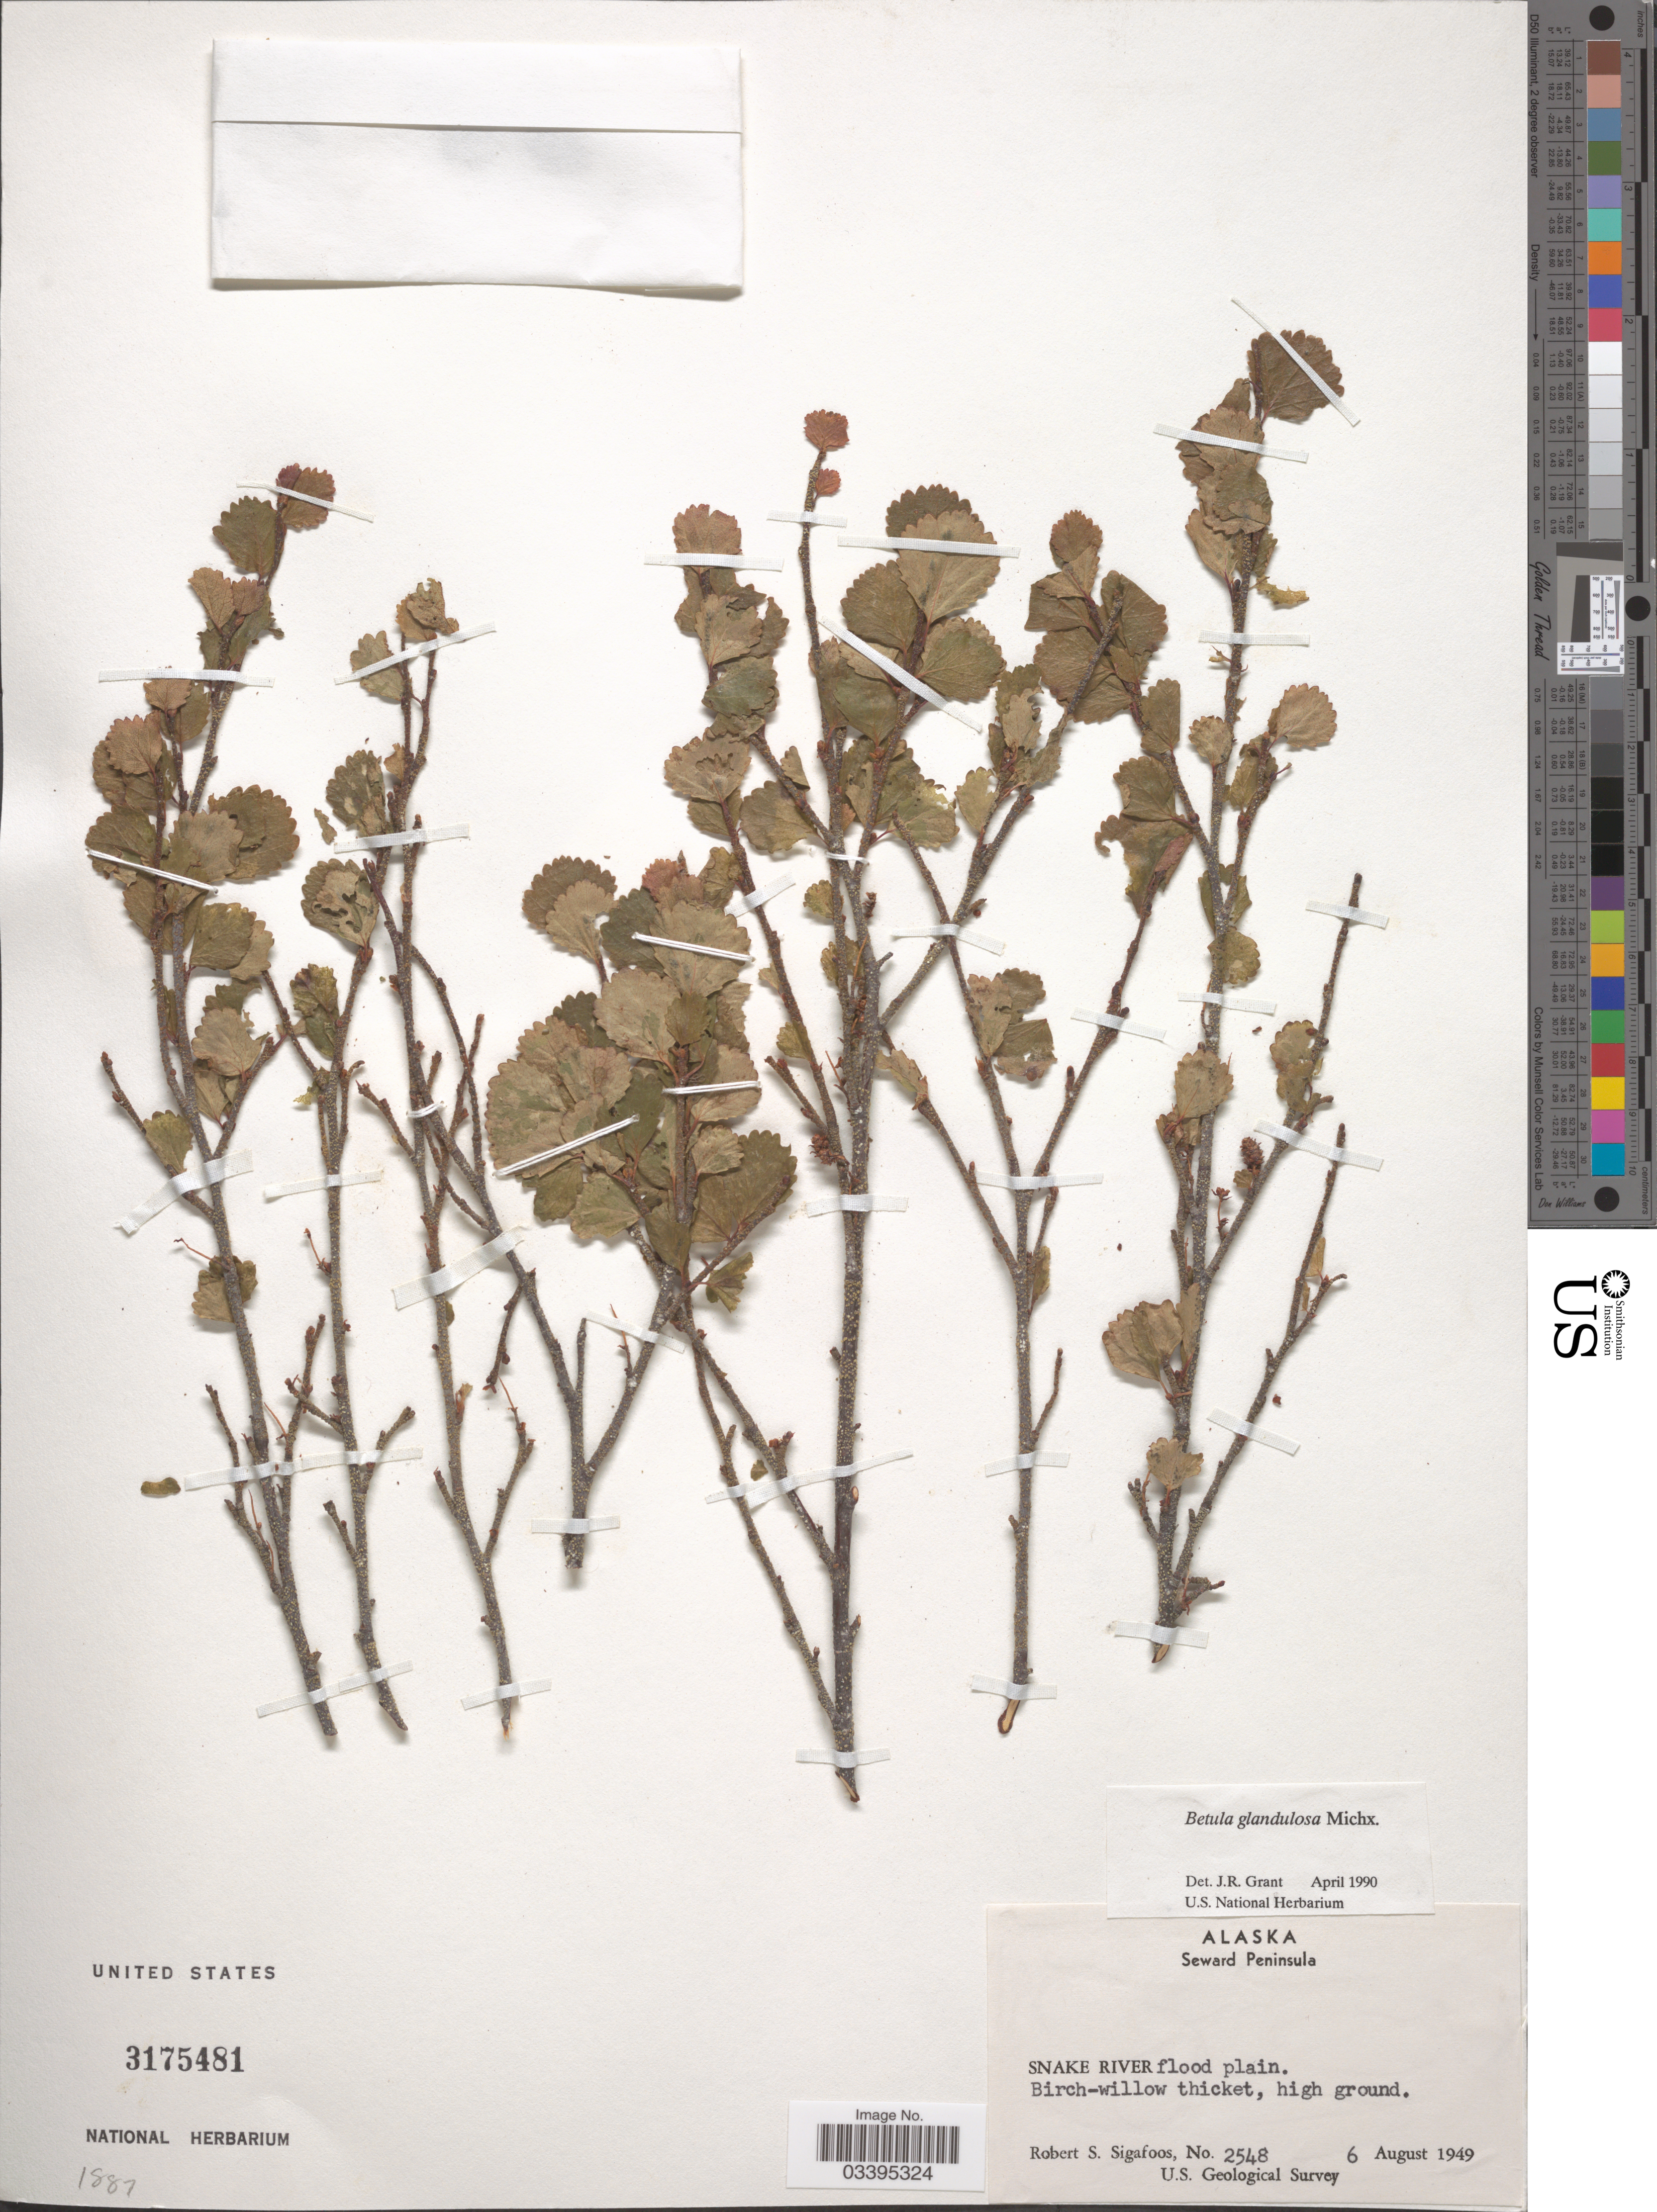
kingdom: Plantae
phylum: Tracheophyta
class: Magnoliopsida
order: Fagales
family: Betulaceae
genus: Betula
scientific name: Betula glandulosa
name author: Michx.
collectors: R. Sigafoos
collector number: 2548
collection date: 1949-08-06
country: United States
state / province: Alaska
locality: Seward Peninsula. Snake River flood plain.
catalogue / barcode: US 3175481